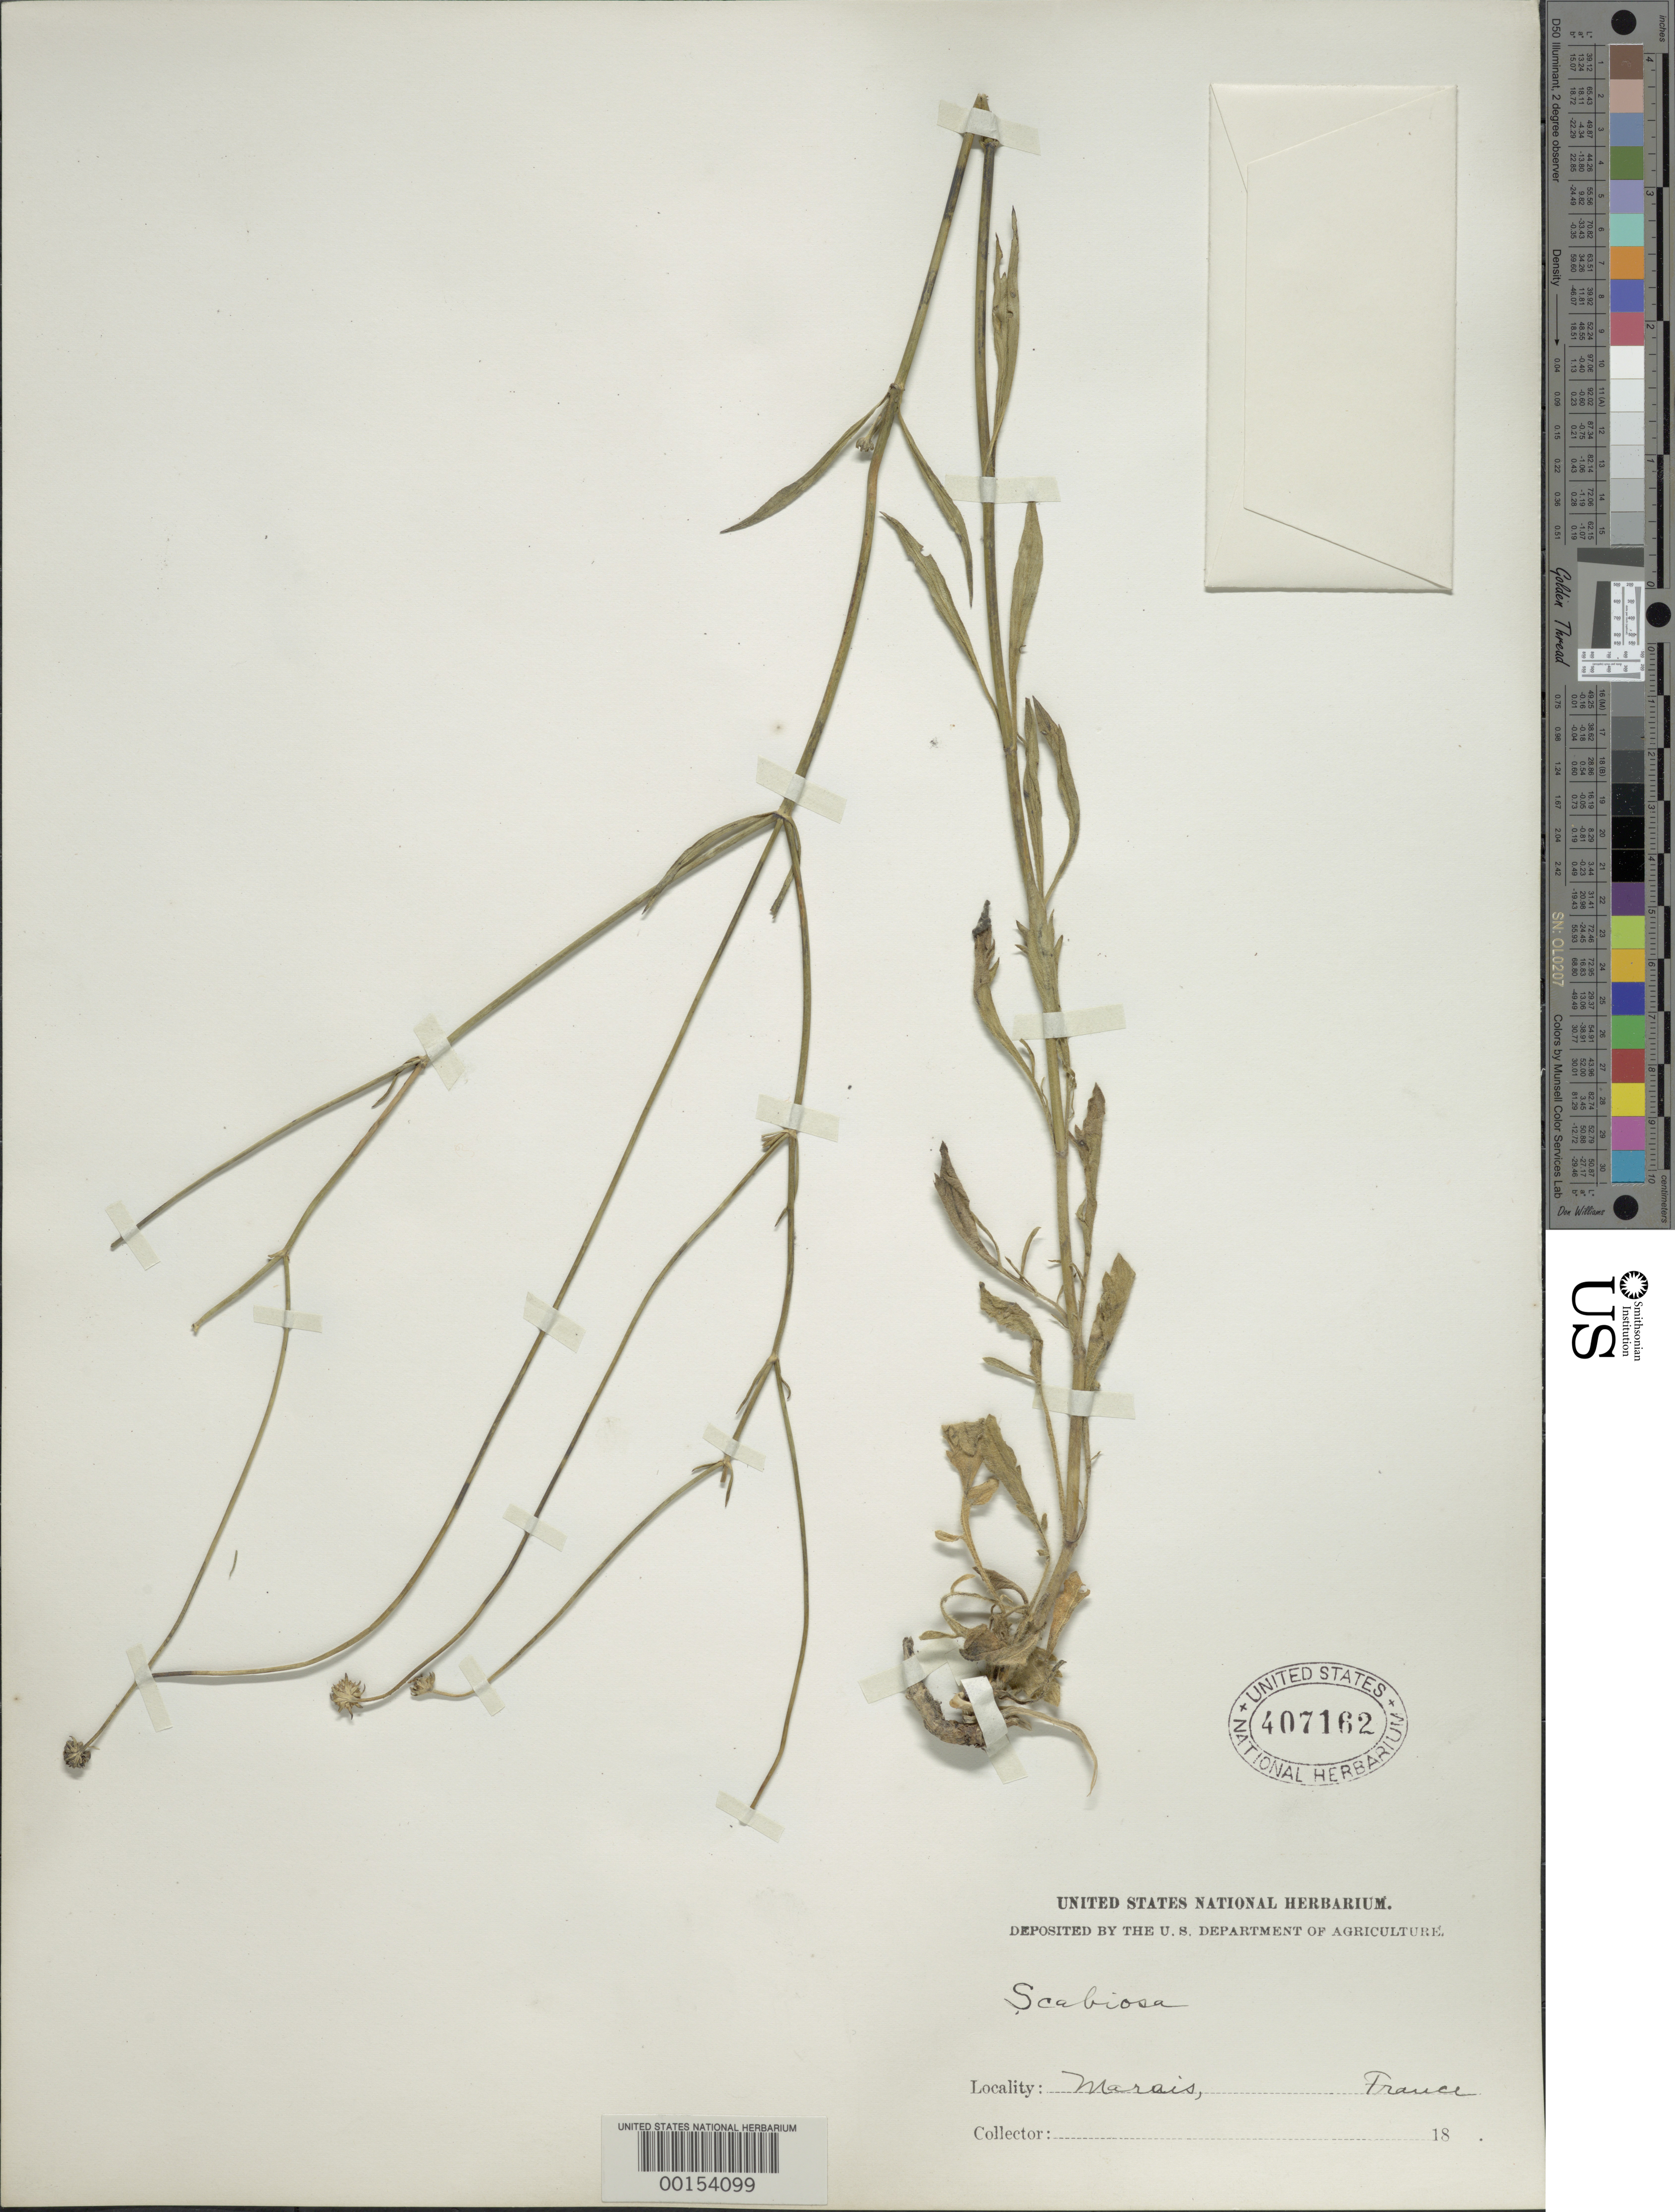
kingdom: Plantae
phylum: Tracheophyta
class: Magnoliopsida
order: Dipsacales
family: Caprifoliaceae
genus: Scabiosa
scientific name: Scabiosa sp.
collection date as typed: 18--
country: France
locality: Marais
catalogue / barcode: US 407162